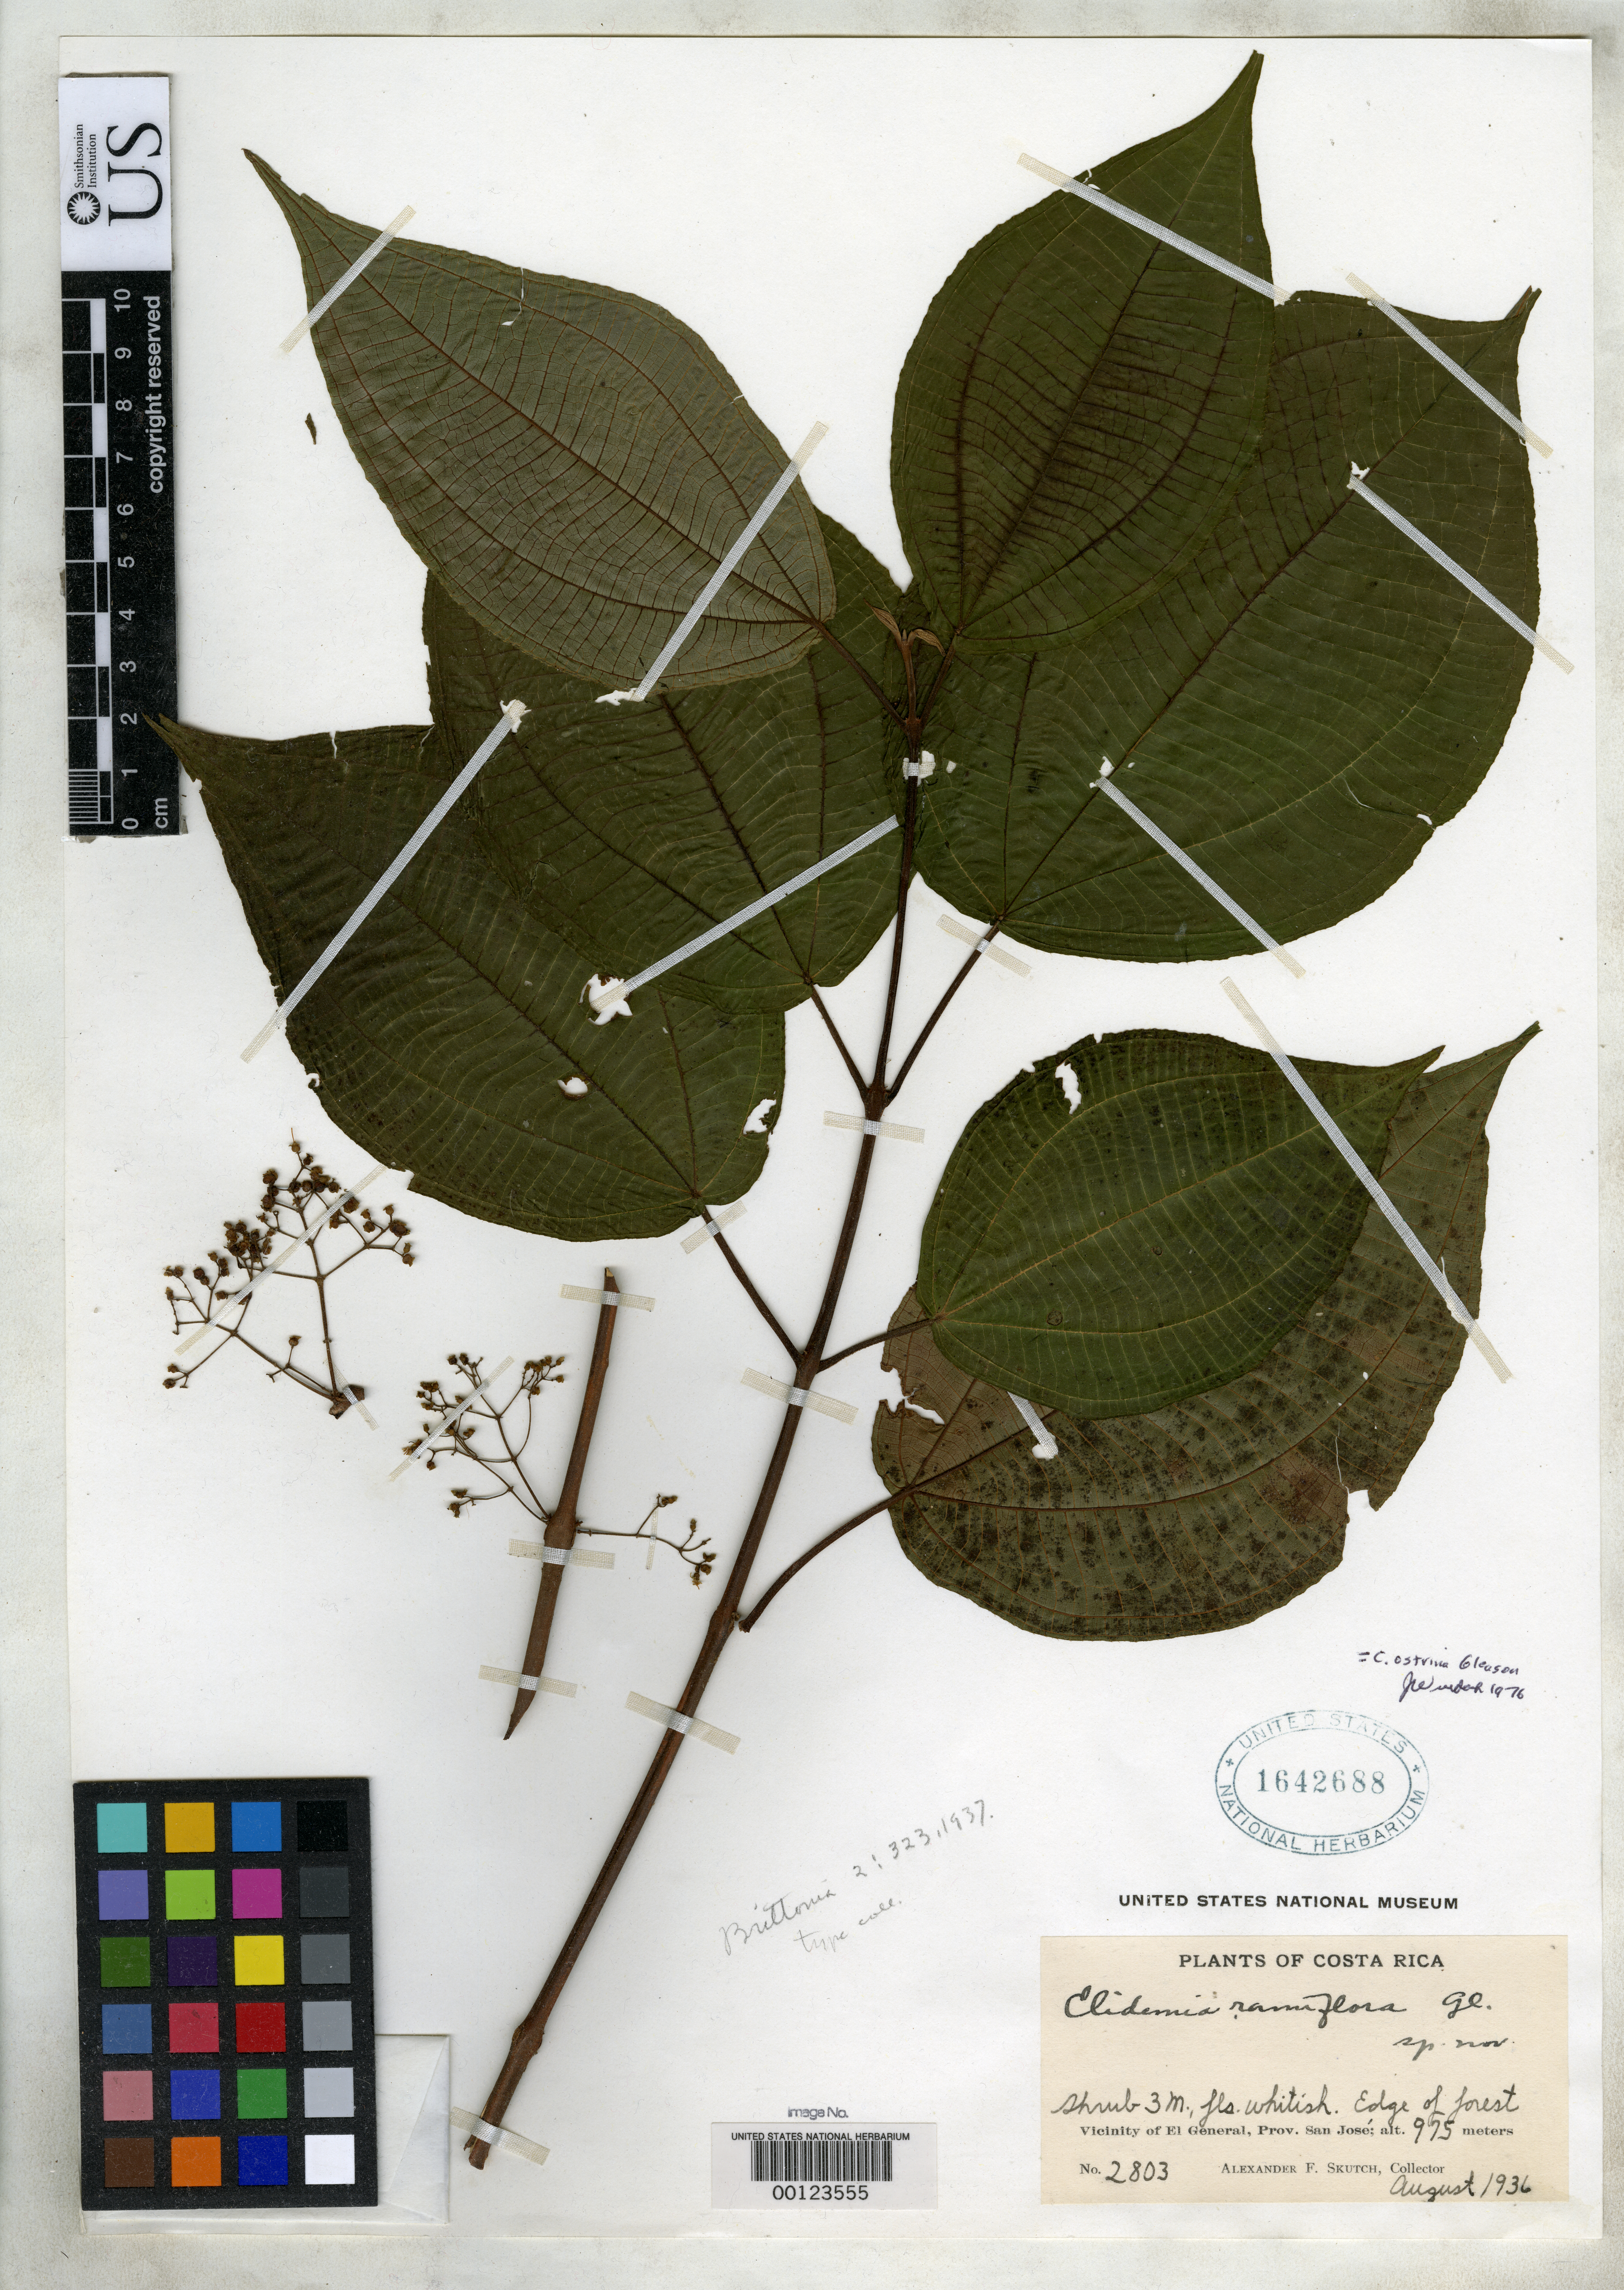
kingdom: Plantae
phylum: Tracheophyta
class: Magnoliopsida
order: Myrtales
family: Melastomataceae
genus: Clidemia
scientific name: Clidemia ramiflora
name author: Gleason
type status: Isotype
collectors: A. F. Skutch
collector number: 2803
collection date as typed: Aug 1936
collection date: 1936-08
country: Costa Rica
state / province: San José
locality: Vicinity of El General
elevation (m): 975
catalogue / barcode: US 1642688